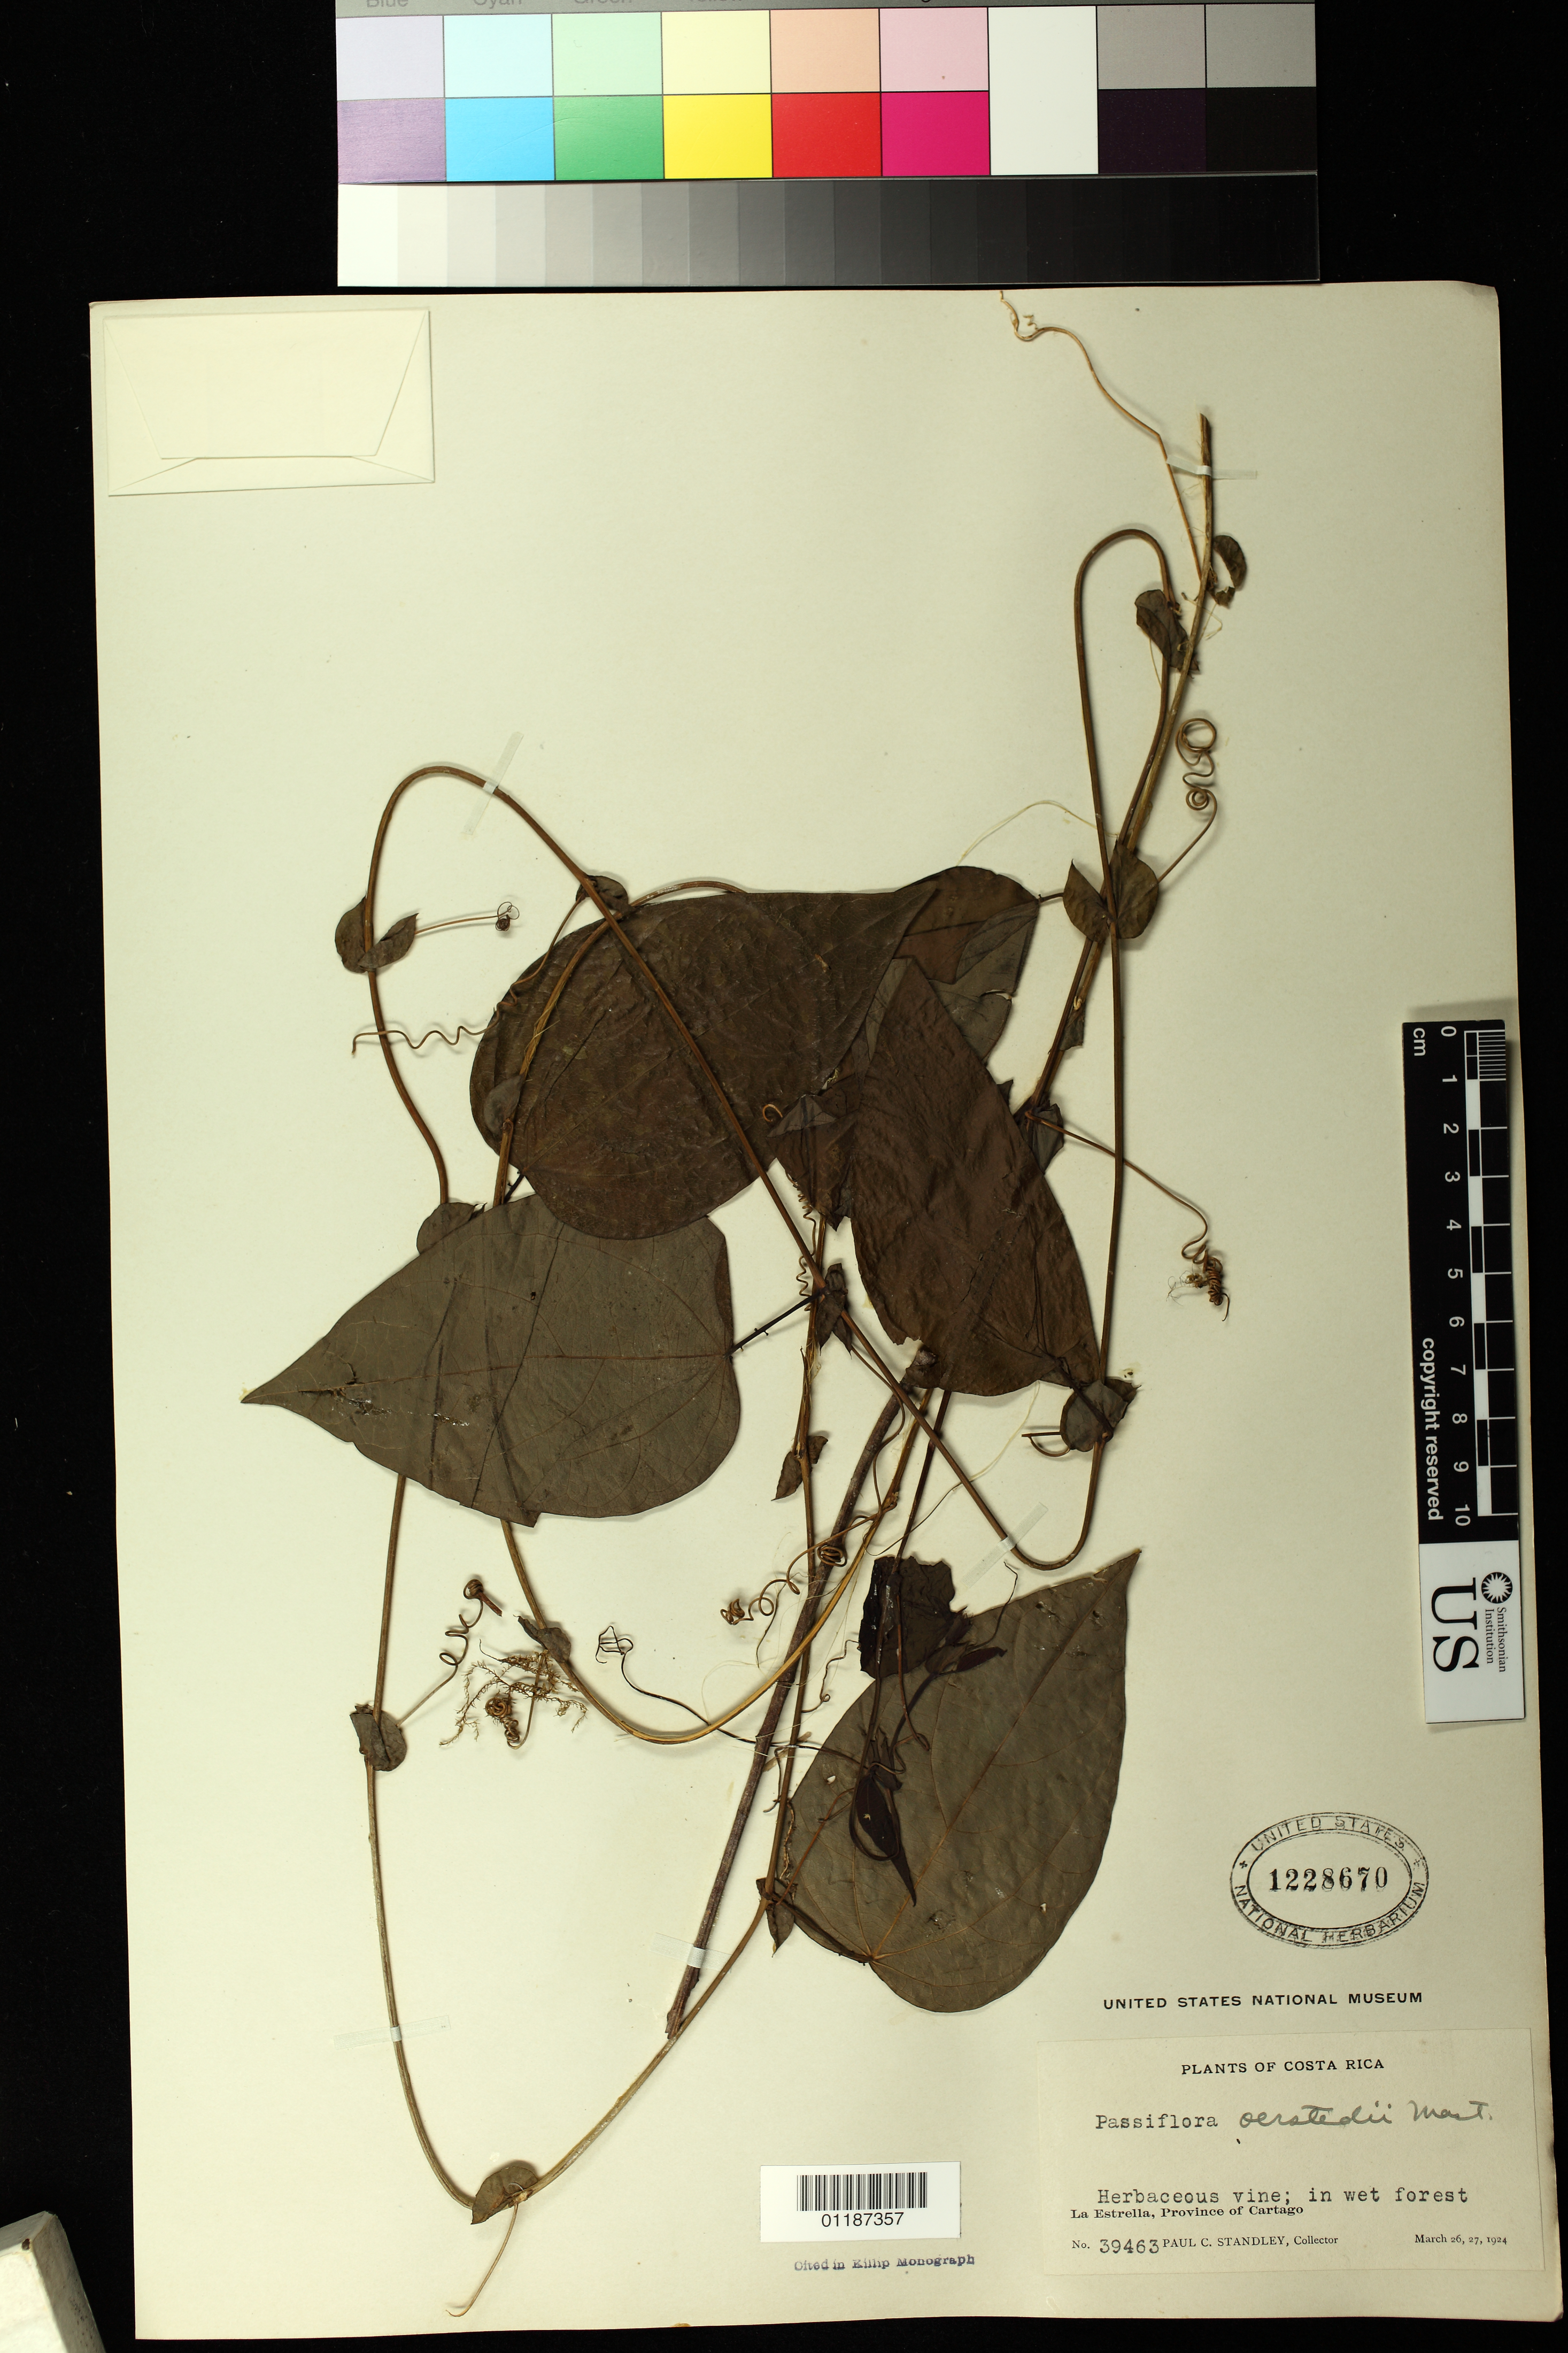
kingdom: Plantae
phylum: Tracheophyta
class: Magnoliopsida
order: Malpighiales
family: Passifloraceae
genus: Passiflora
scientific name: Passiflora oerstedii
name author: Mast. in Mart.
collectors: P. C. Standley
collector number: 39463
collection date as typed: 26 Mar 1924 to 27 Mar 1924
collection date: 1924-03-26/1924-03-27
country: Costa Rica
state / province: Cartago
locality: La Estrella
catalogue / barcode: US 1228670